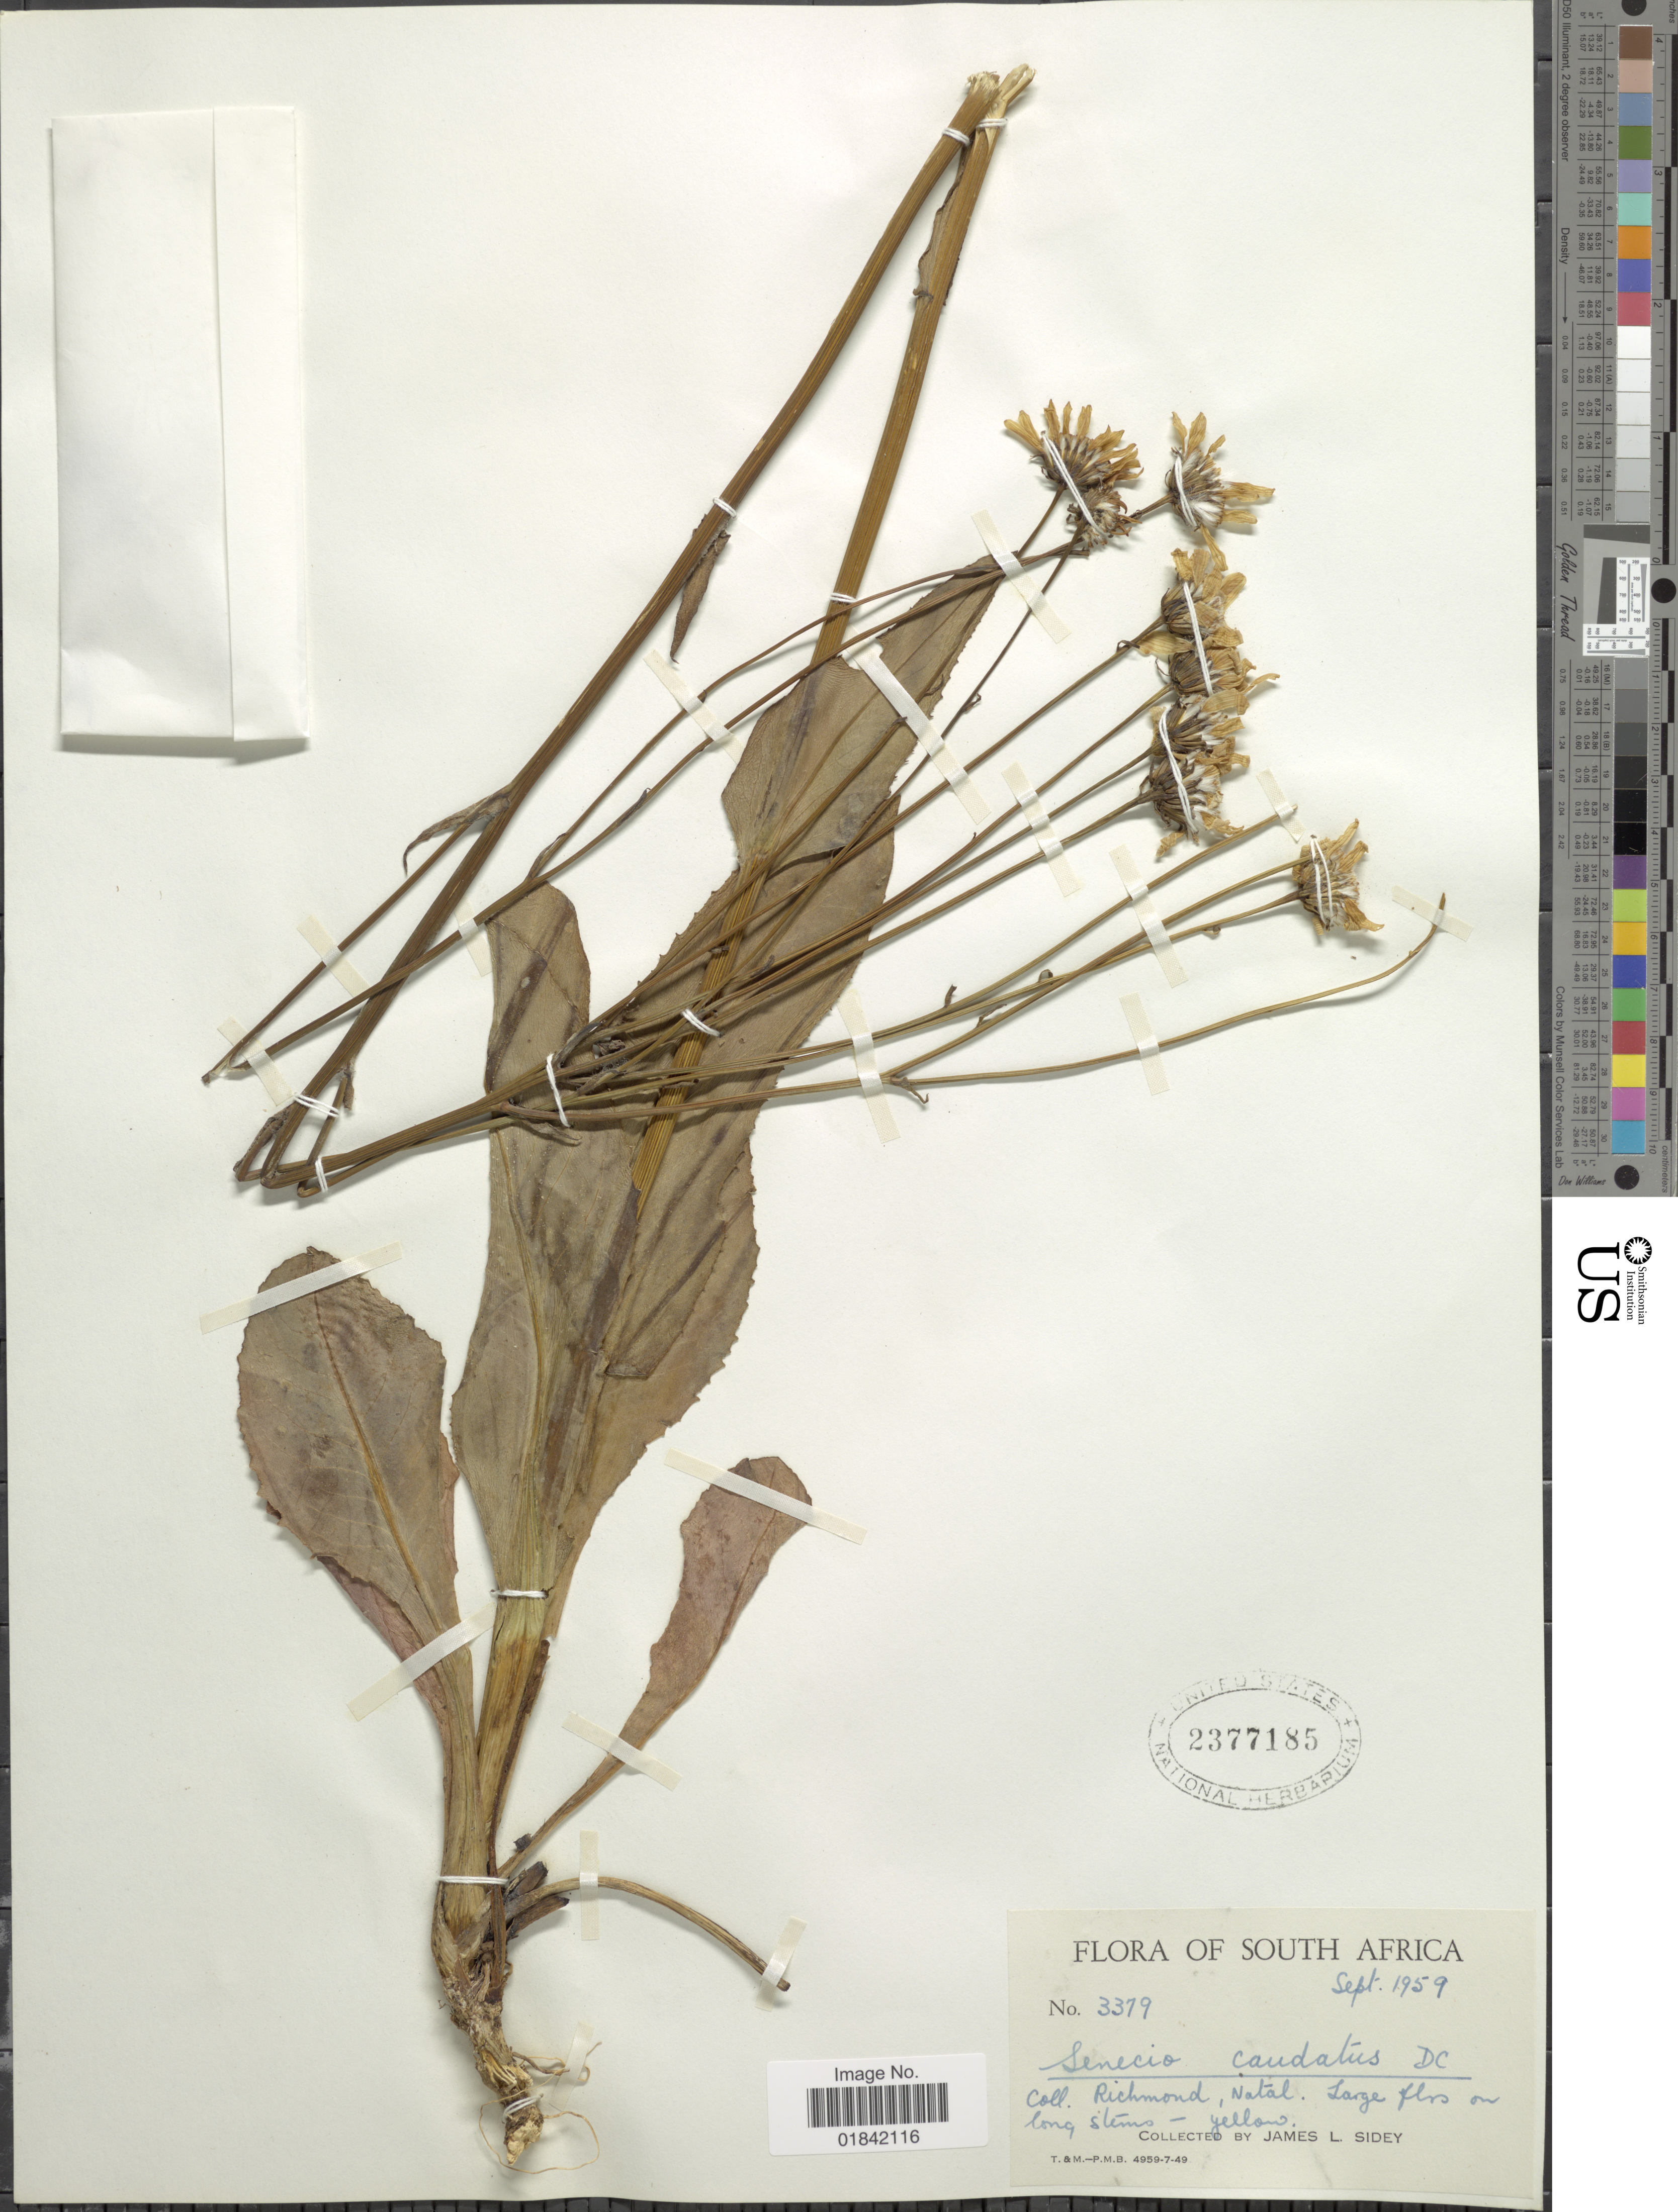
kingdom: Plantae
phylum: Tracheophyta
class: Magnoliopsida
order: Asterales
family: Asteraceae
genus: Senecio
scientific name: Senecio caudatus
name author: DC.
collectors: J. L. Sidey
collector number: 3379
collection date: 1959-09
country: South Africa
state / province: KwaZulu-Natal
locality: Richmond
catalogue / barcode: US 2377185